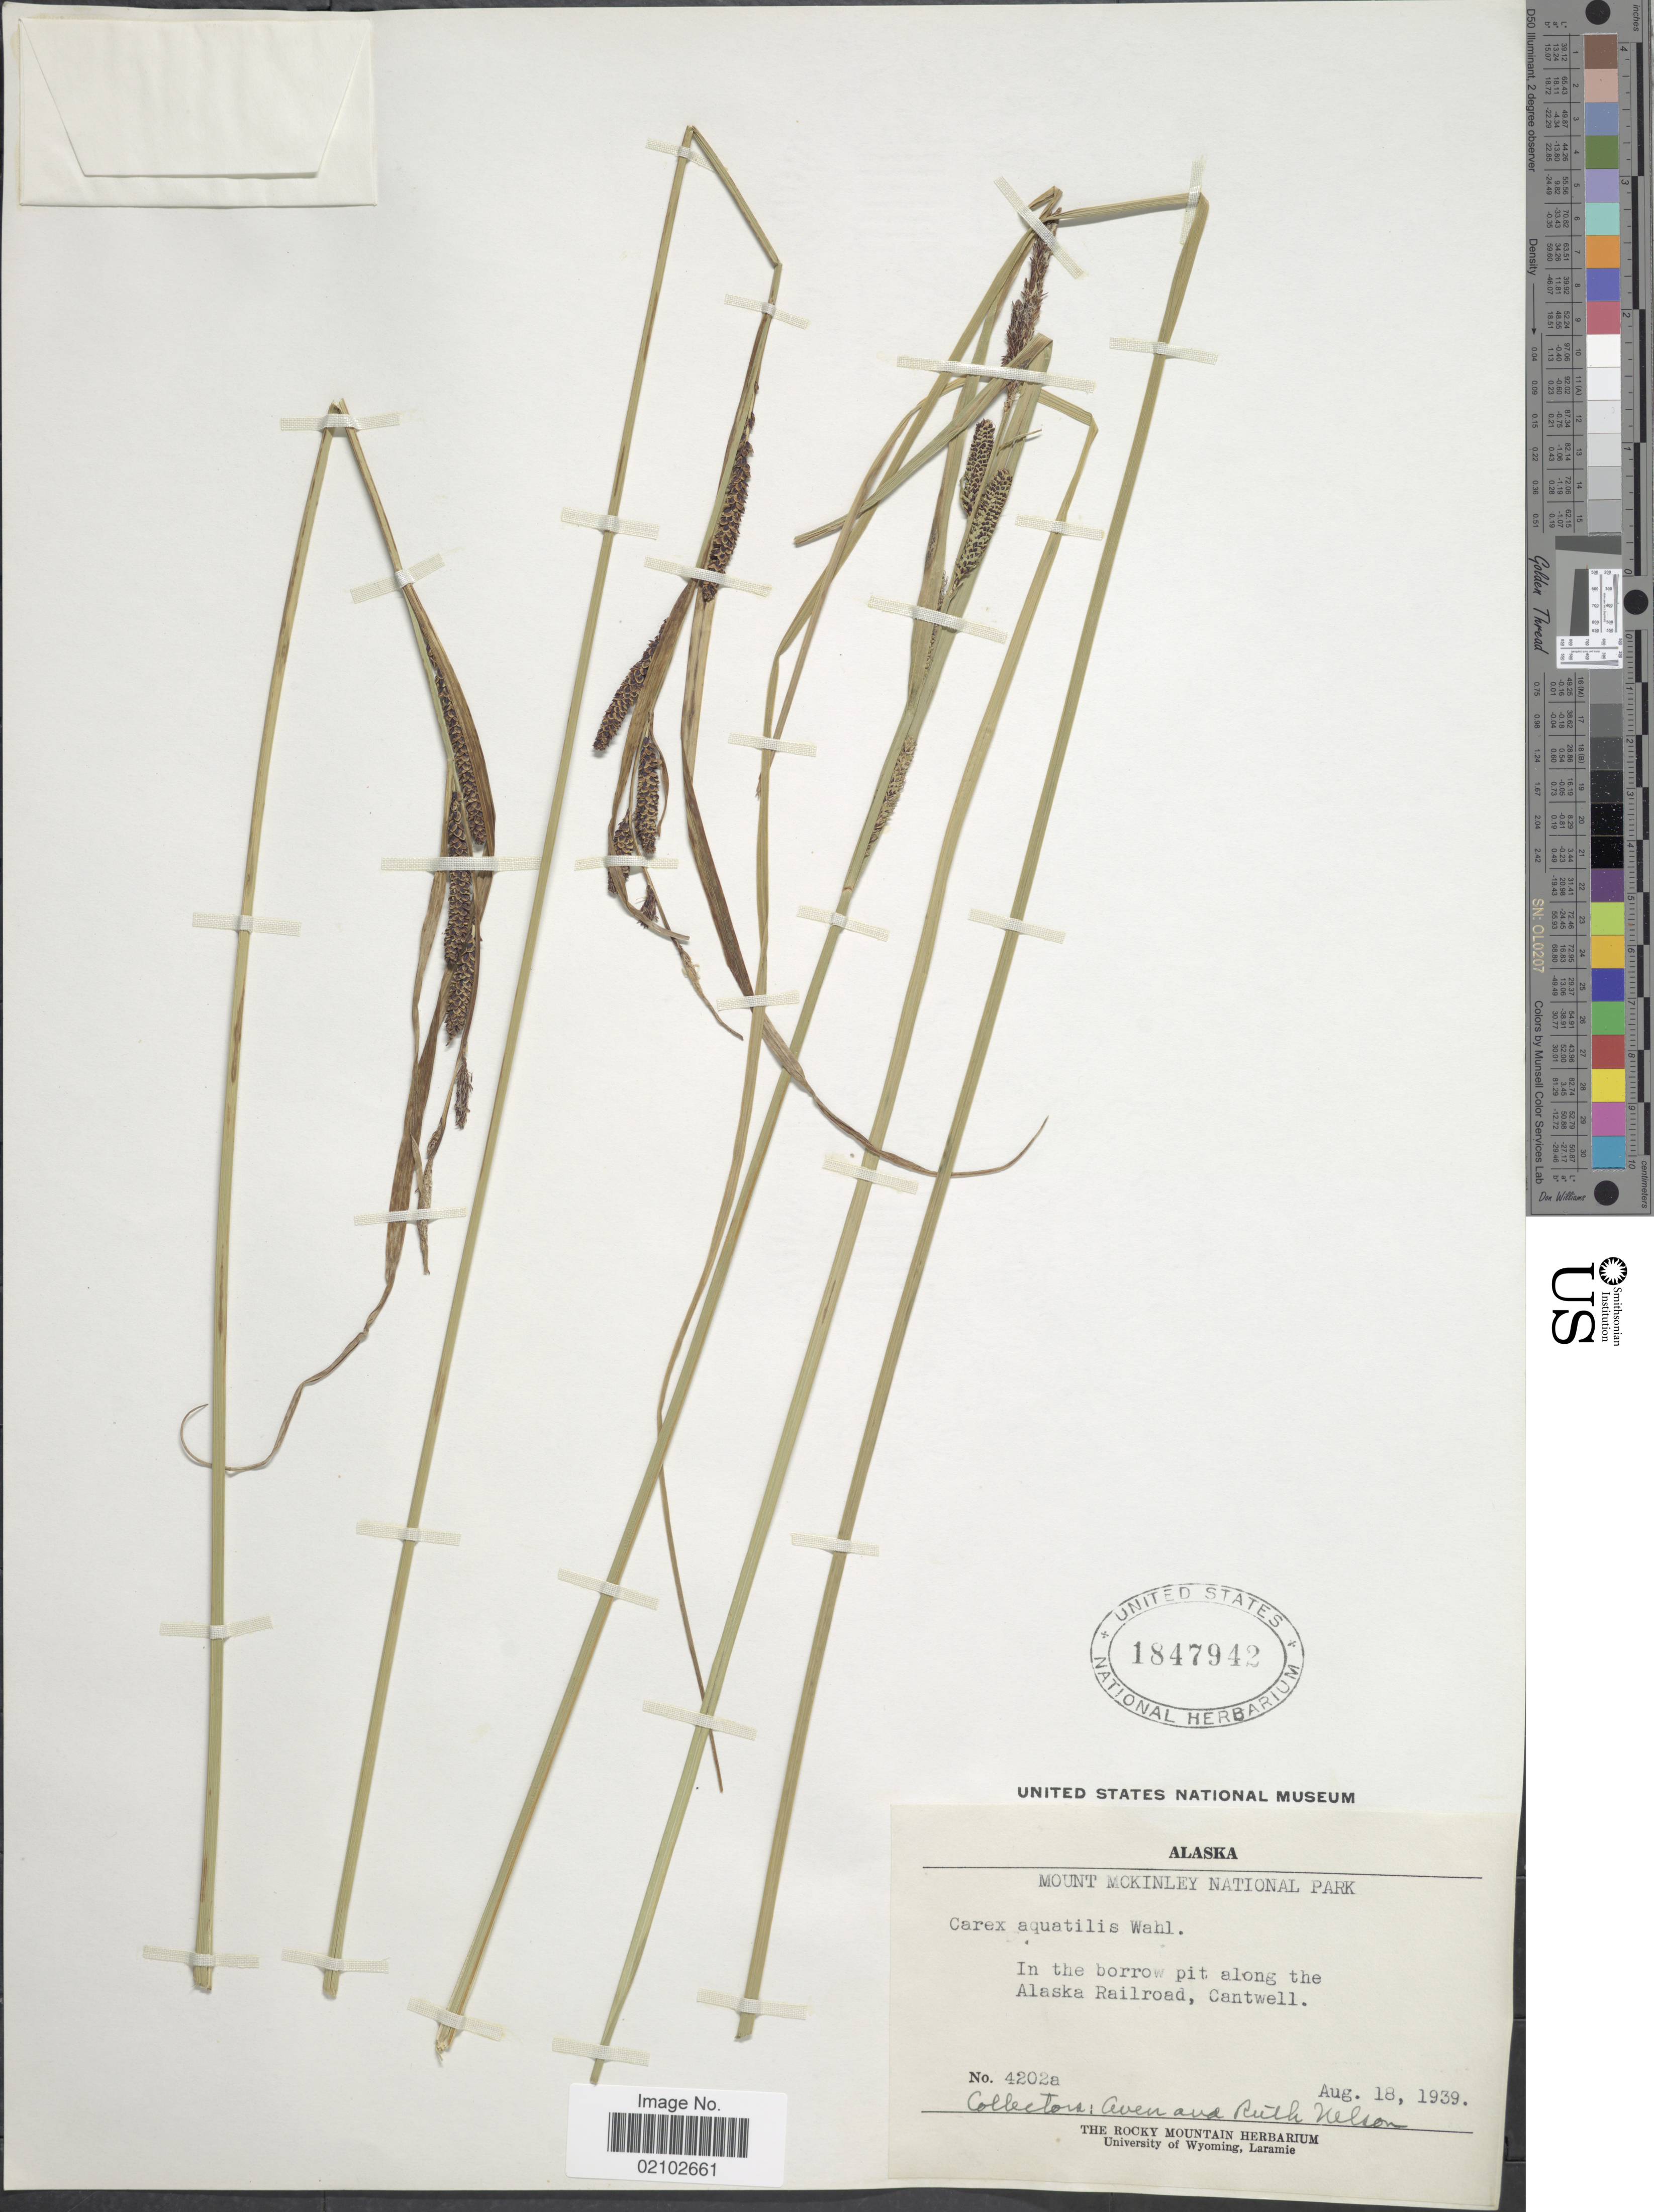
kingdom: Plantae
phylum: Tracheophyta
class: Liliopsida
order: Poales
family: Cyperaceae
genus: Carex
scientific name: Carex aquatilis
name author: Wahlenb.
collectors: A. Nelson & R. A. Nelson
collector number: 4202a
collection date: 1939-08-18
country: United States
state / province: Alaska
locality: Mount McKinley National Park, in the borrow pit along Alaska Railroad, Cantwell.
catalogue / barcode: US 1847942